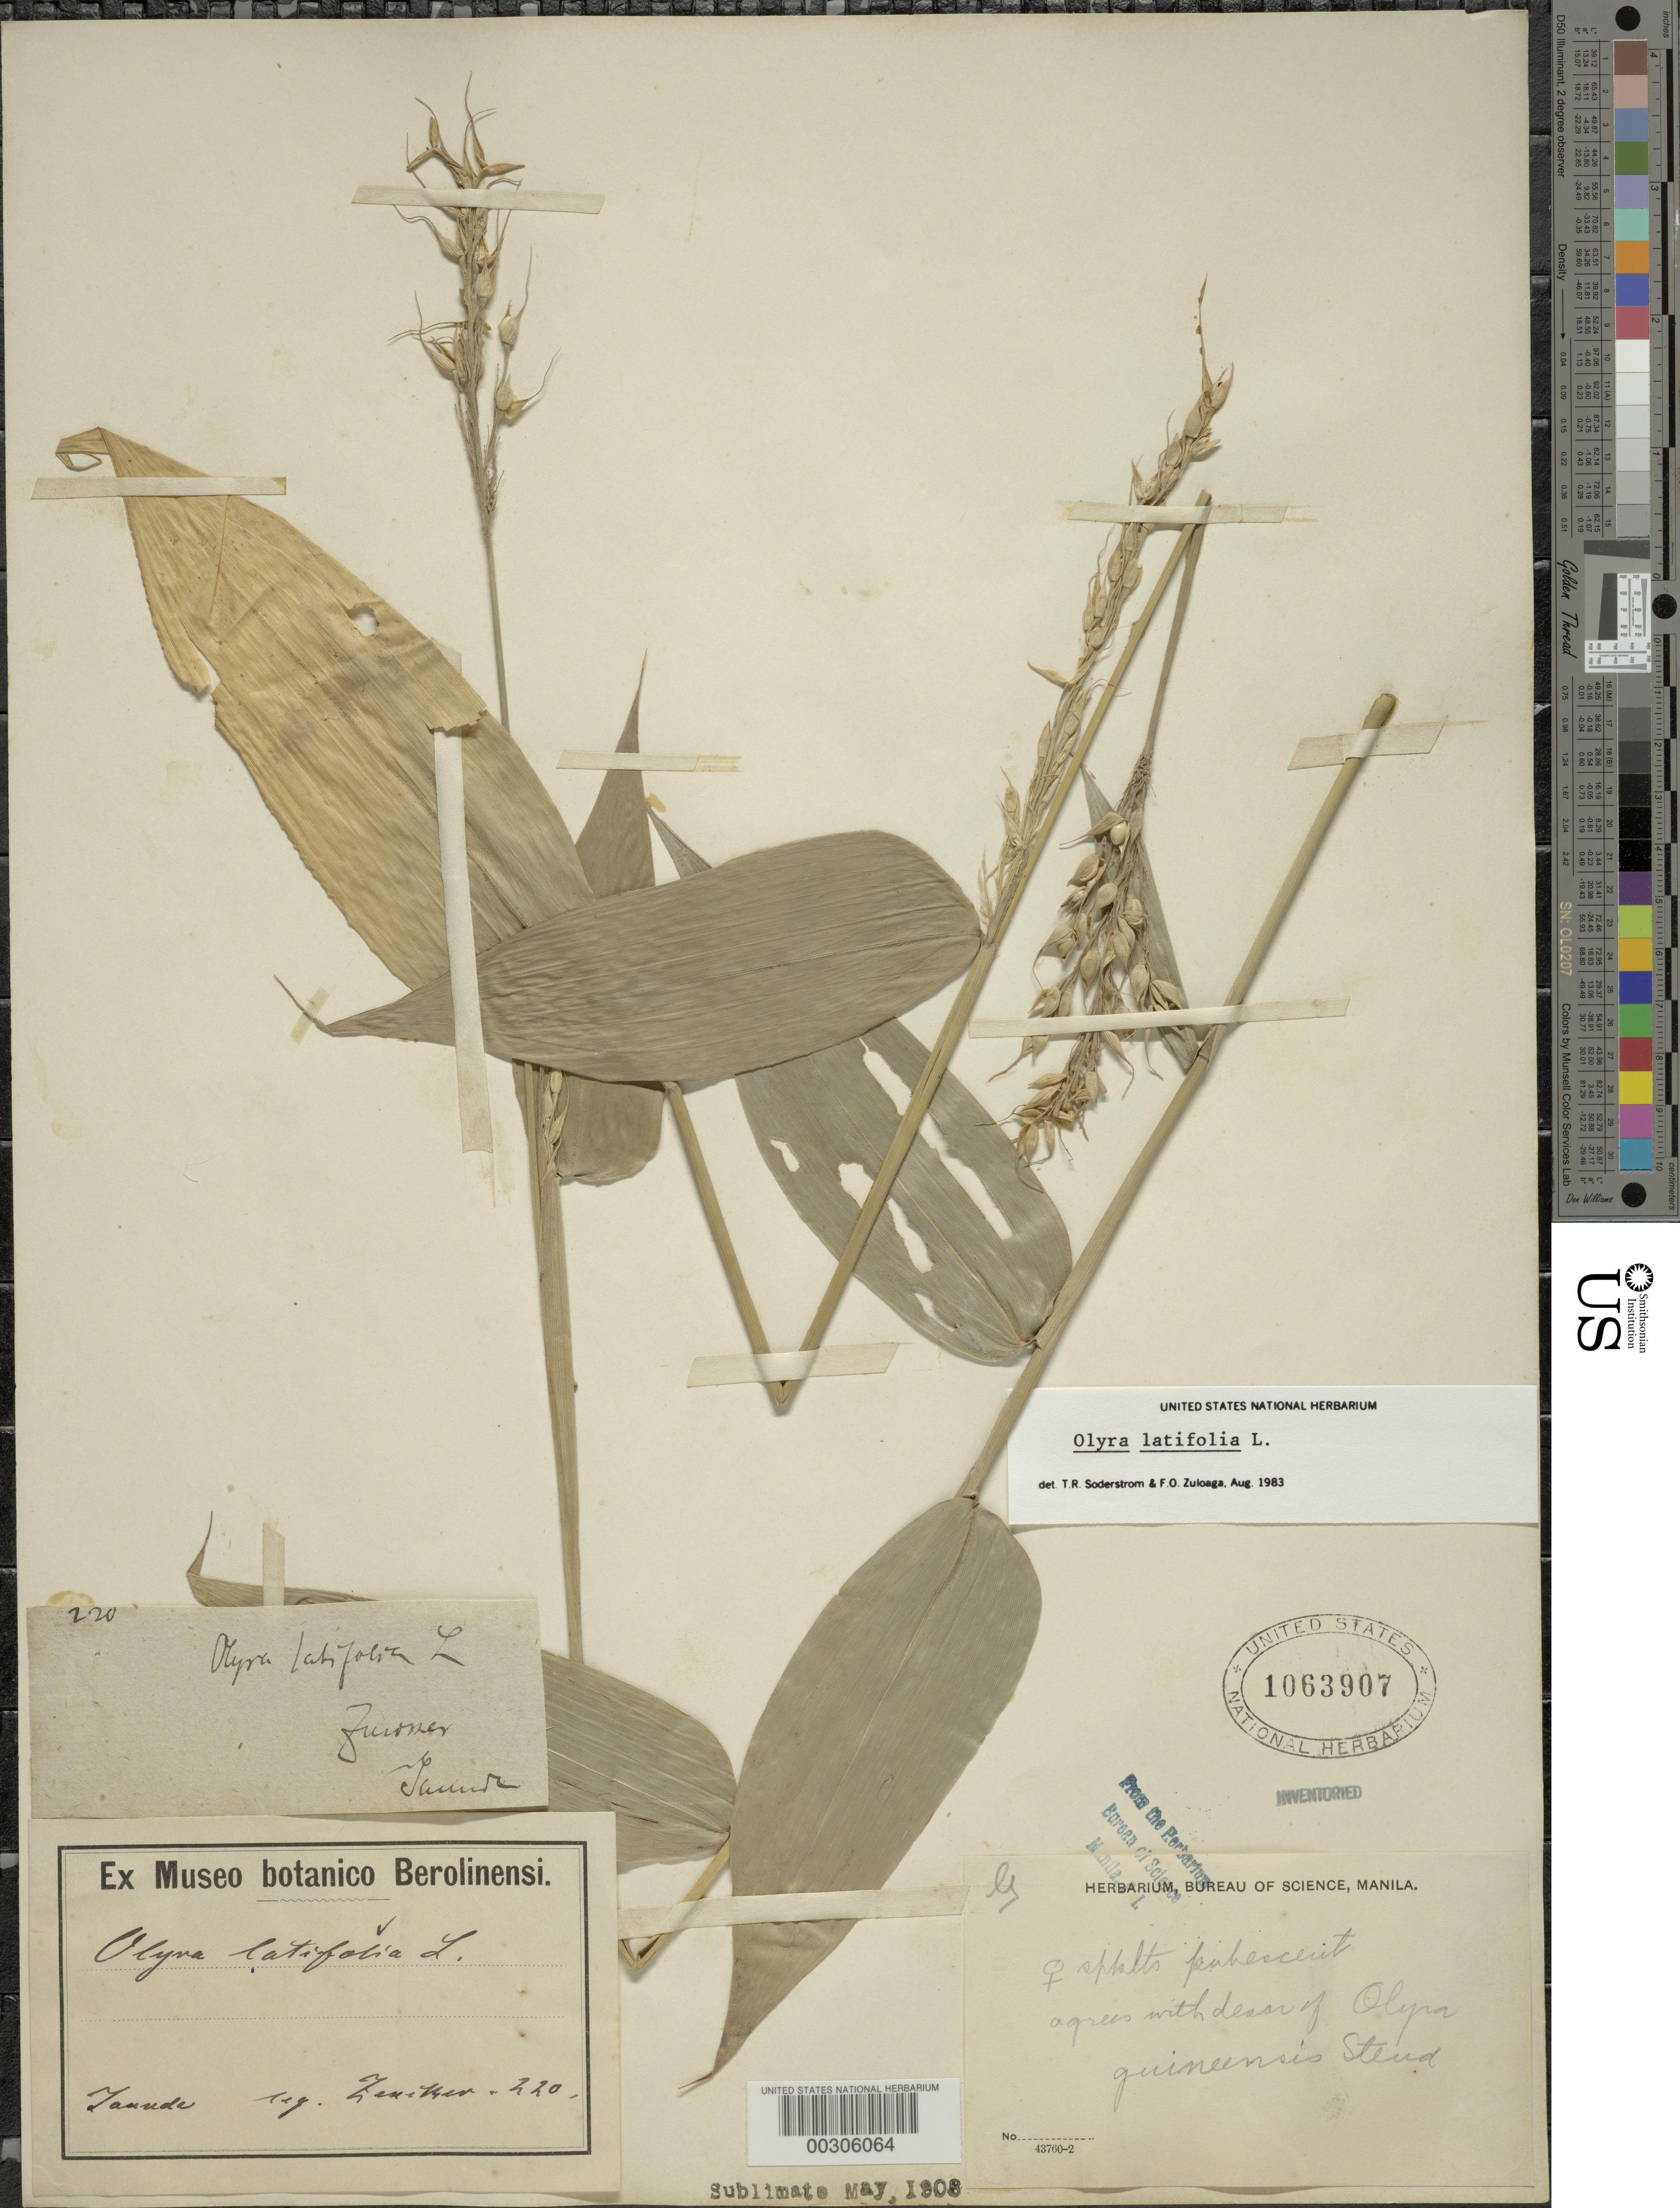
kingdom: Plantae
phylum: Tracheophyta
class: Liliopsida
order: Poales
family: Poaceae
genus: Olyra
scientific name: Olyra latifolia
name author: L.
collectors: G. A. Zenker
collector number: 220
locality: "Tanude" or "Ganude"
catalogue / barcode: US 1063907